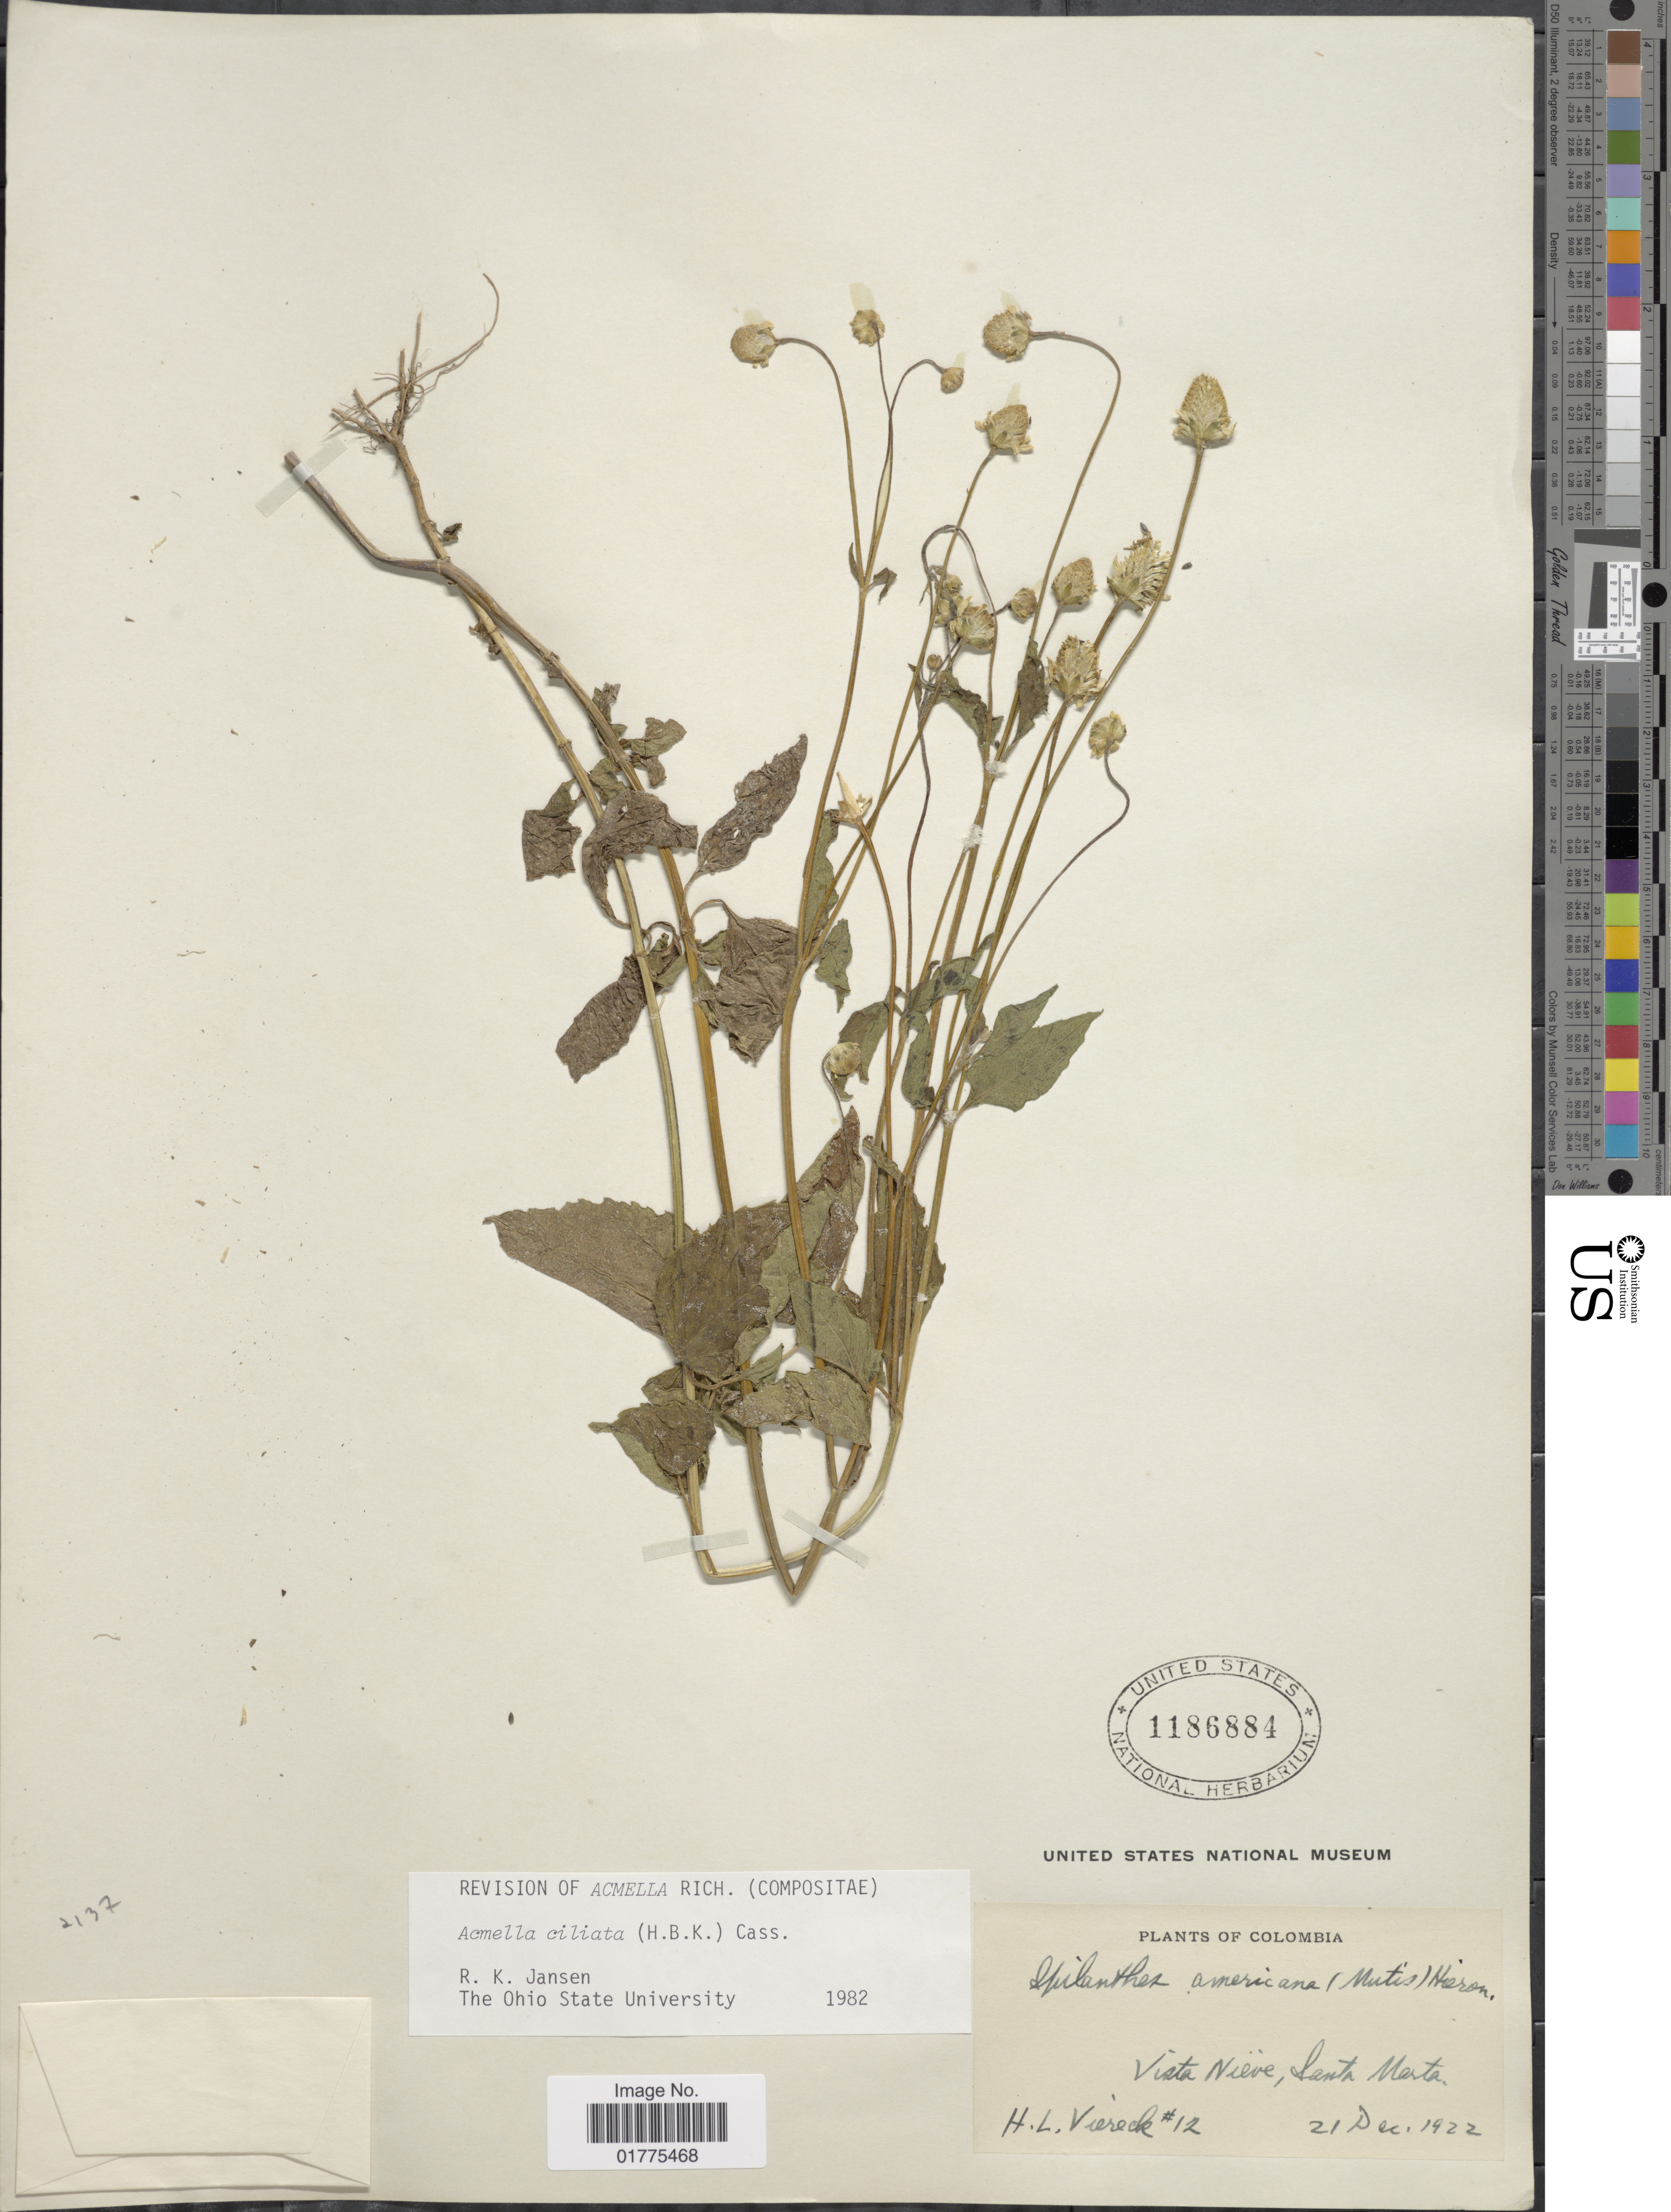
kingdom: Plantae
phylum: Tracheophyta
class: Magnoliopsida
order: Asterales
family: Asteraceae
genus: Acmella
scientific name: Acmella ciliata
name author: (Kunth) Cass.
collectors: H. L. Viereck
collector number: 12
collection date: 1922-12-21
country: Colombia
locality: Vista Nieve, Santa Marta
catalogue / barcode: US 1186884